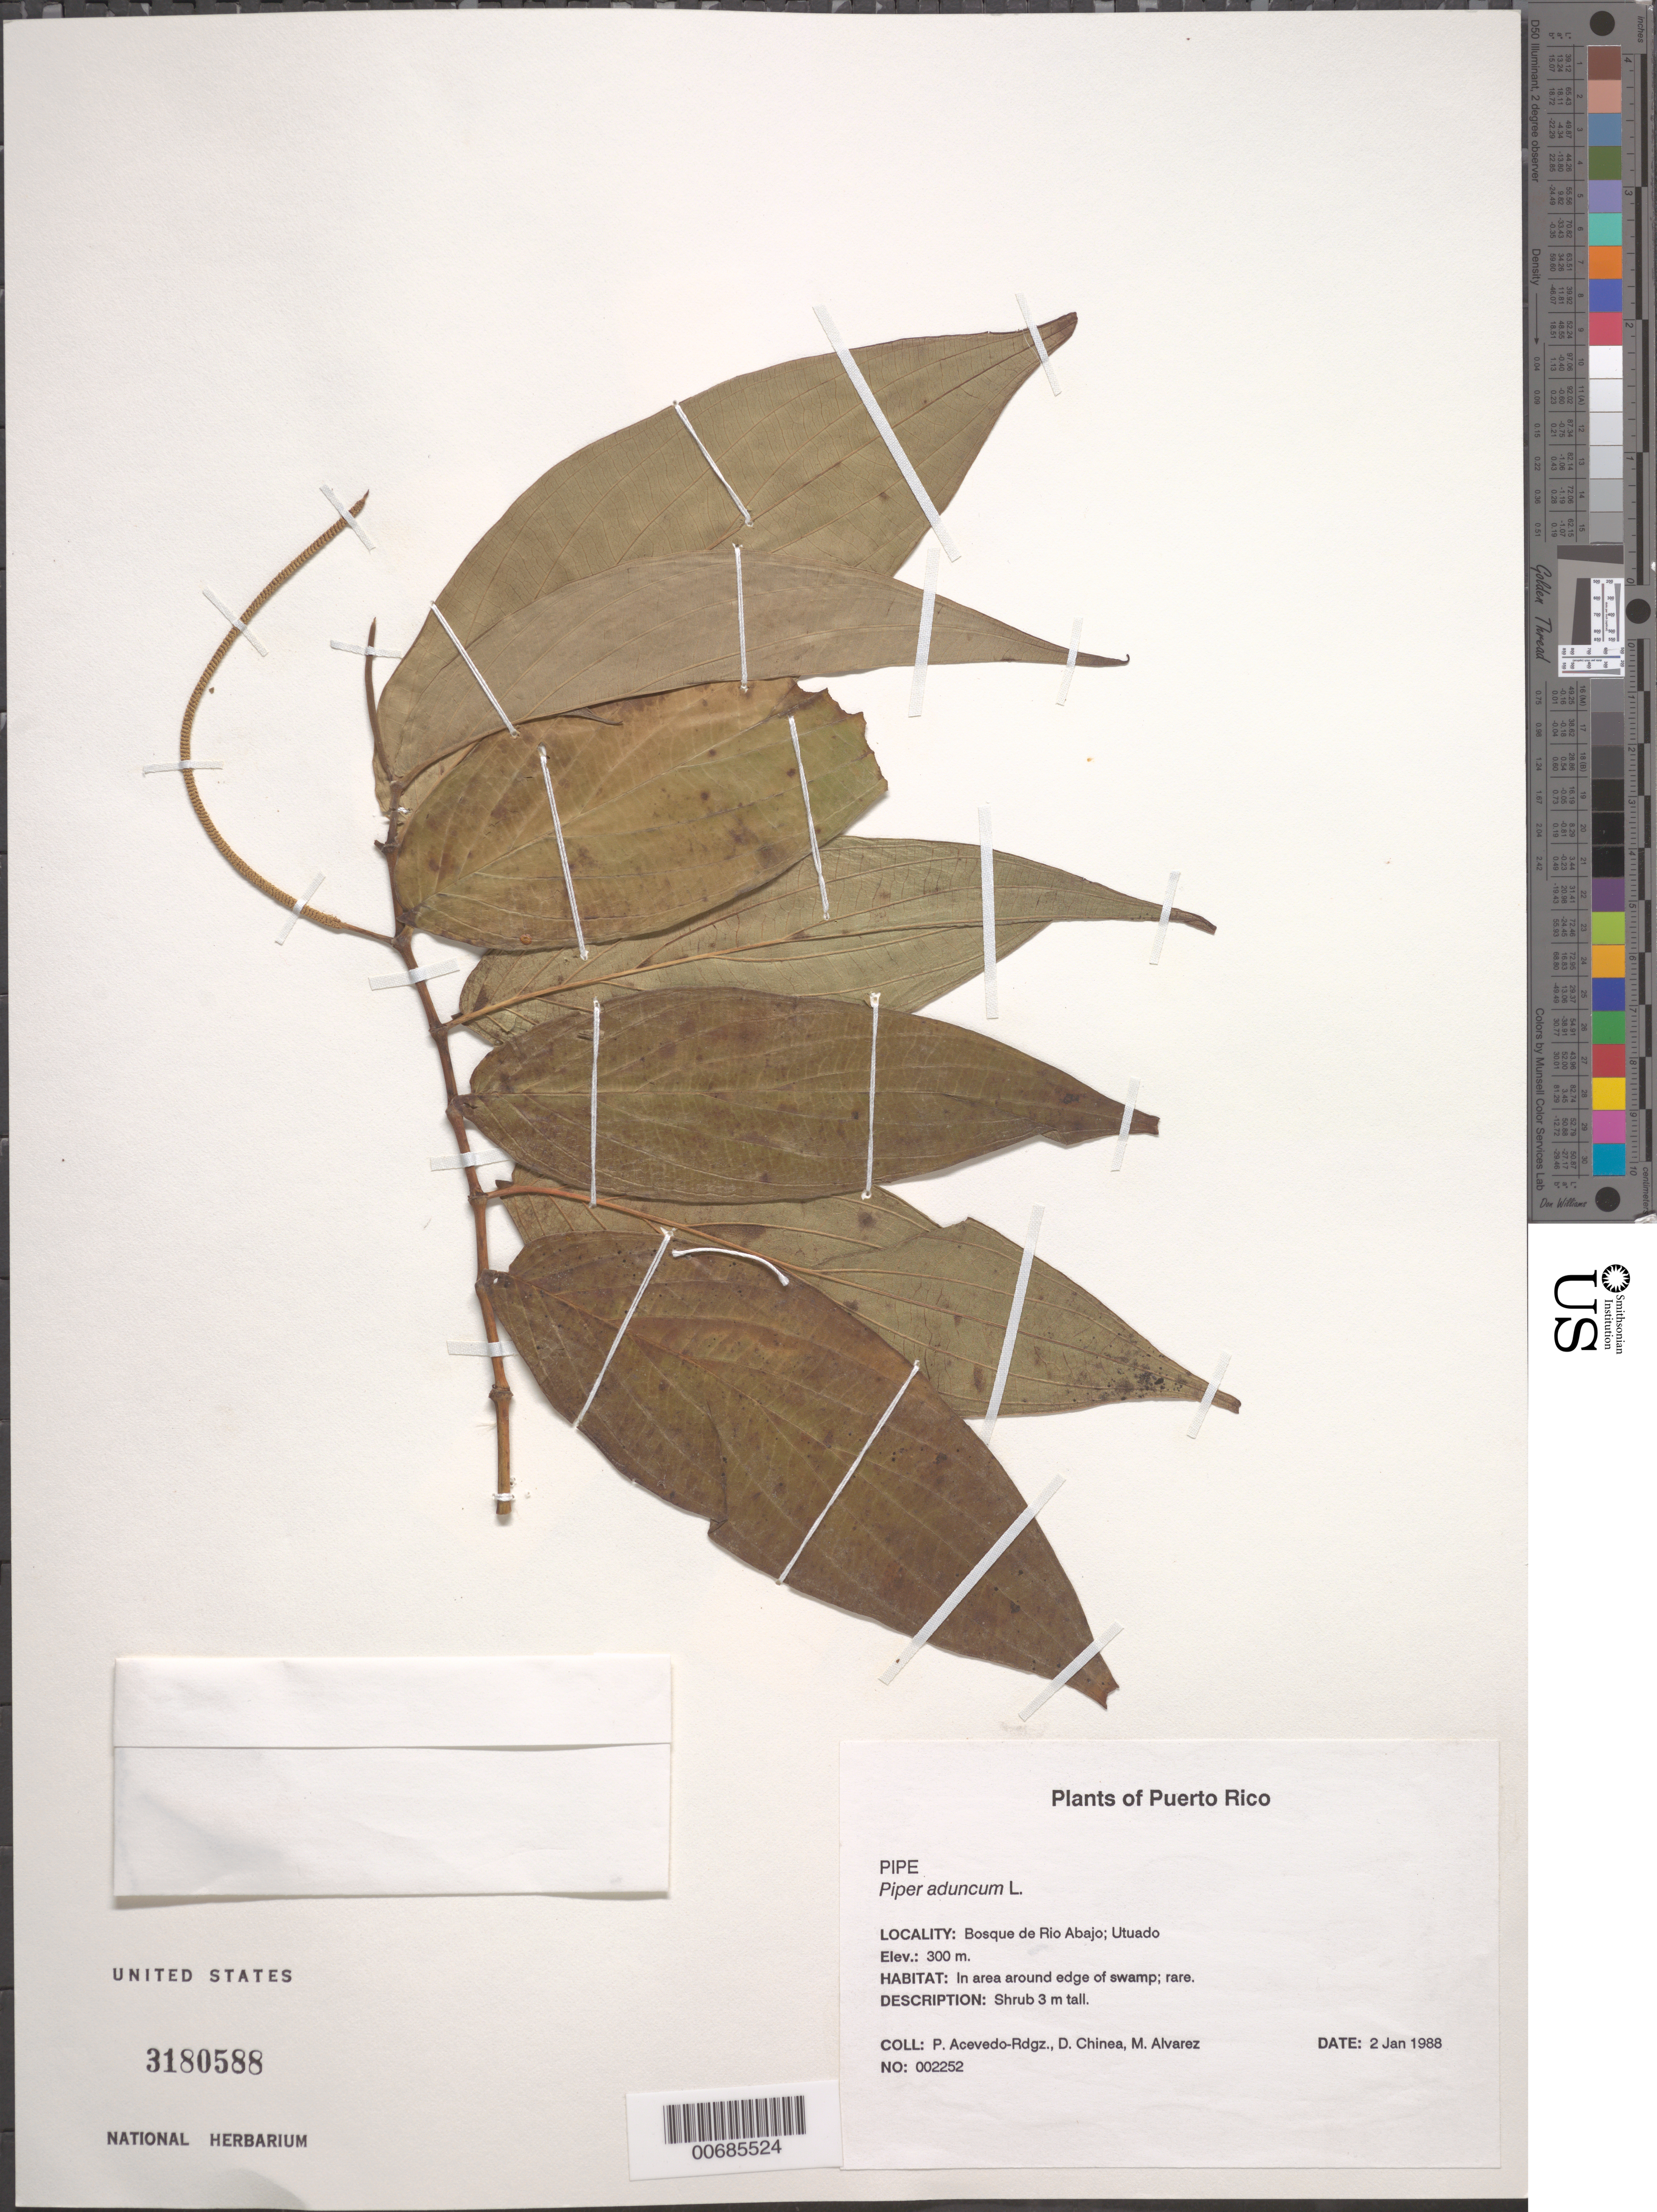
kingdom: Plantae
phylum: Tracheophyta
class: Magnoliopsida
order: Piperales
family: Piperaceae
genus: Piper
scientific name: Piper aduncum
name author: L.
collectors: P. Acevedo-Rodr., D. Chinea & M. Alvarez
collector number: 002252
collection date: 1988-01-02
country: Puerto Rico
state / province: Utuado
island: Puerto Rico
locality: Bosque de Rio Abajo. In area around edge of swamp.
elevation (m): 300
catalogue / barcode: US 3180588